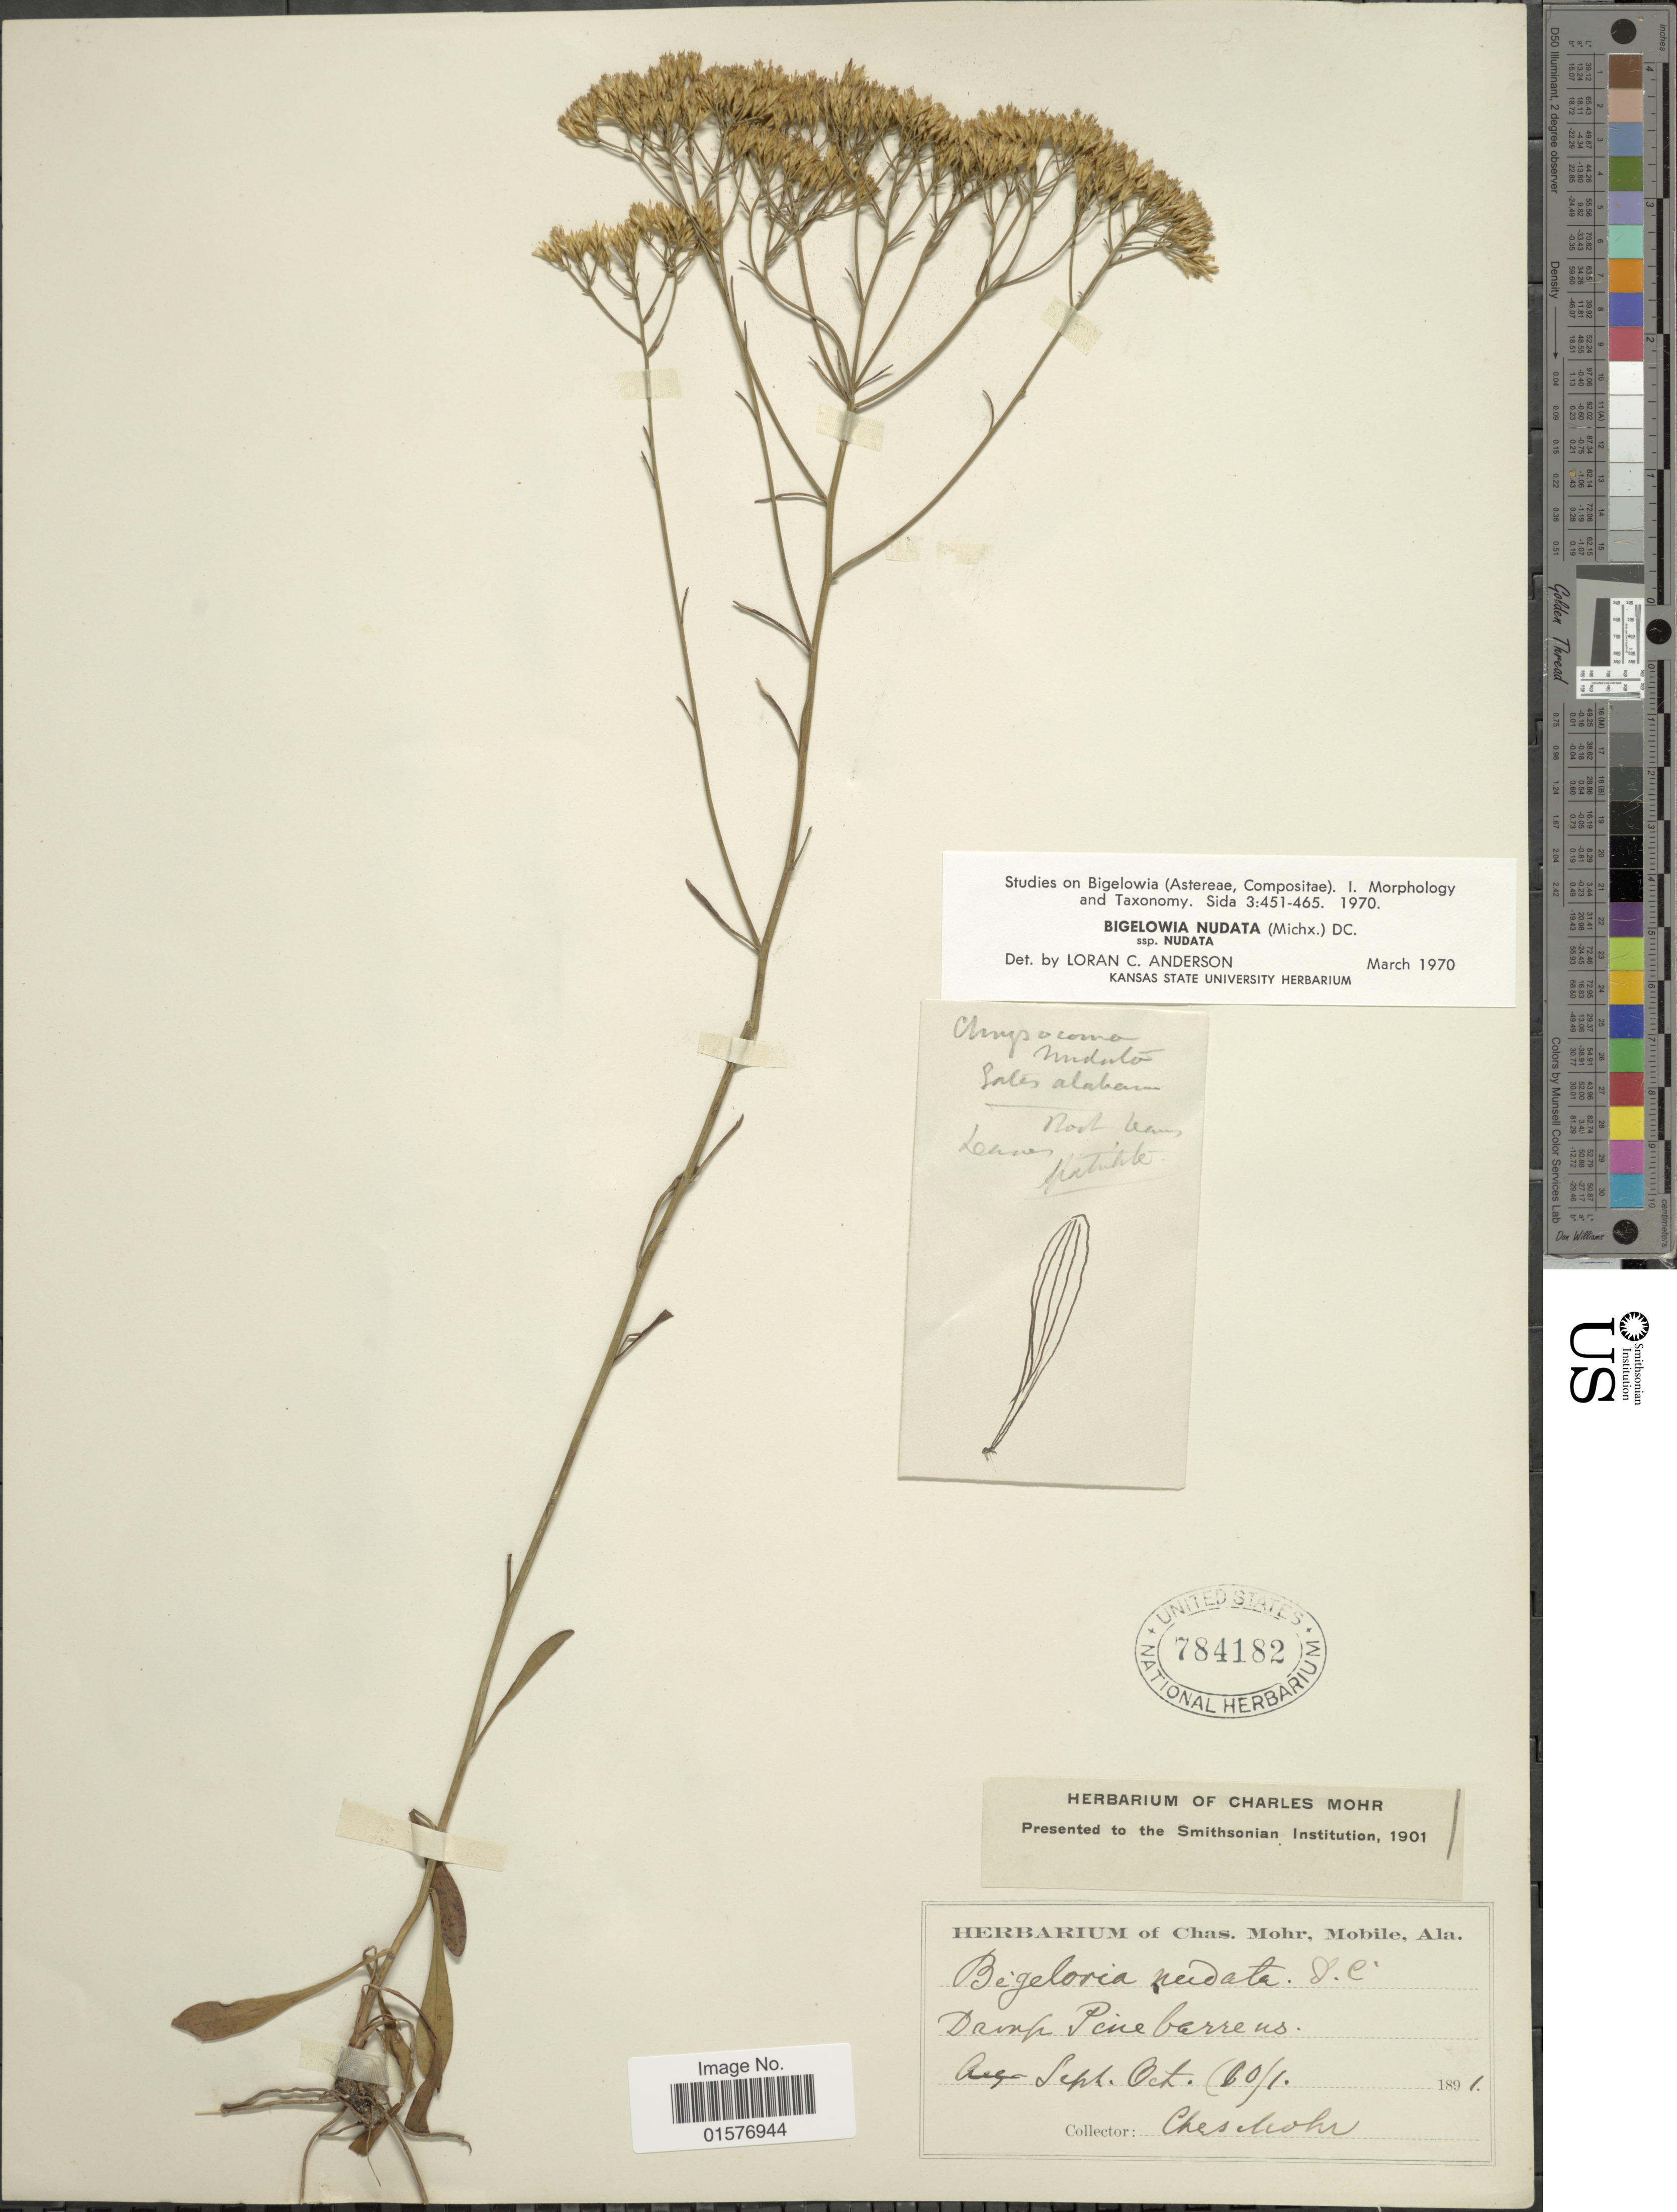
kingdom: Plantae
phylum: Tracheophyta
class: Magnoliopsida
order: Asterales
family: Asteraceae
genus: Bigelowia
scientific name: Bigelowia nudata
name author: (Michx.) DC.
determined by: Urbatsch, Lowell E., Curator (LSU), Louisiana State University (UNITED STATES)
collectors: C. T. Mohr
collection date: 1891-09/1891-10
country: United States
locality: Damp Pine barrens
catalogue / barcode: US 784182